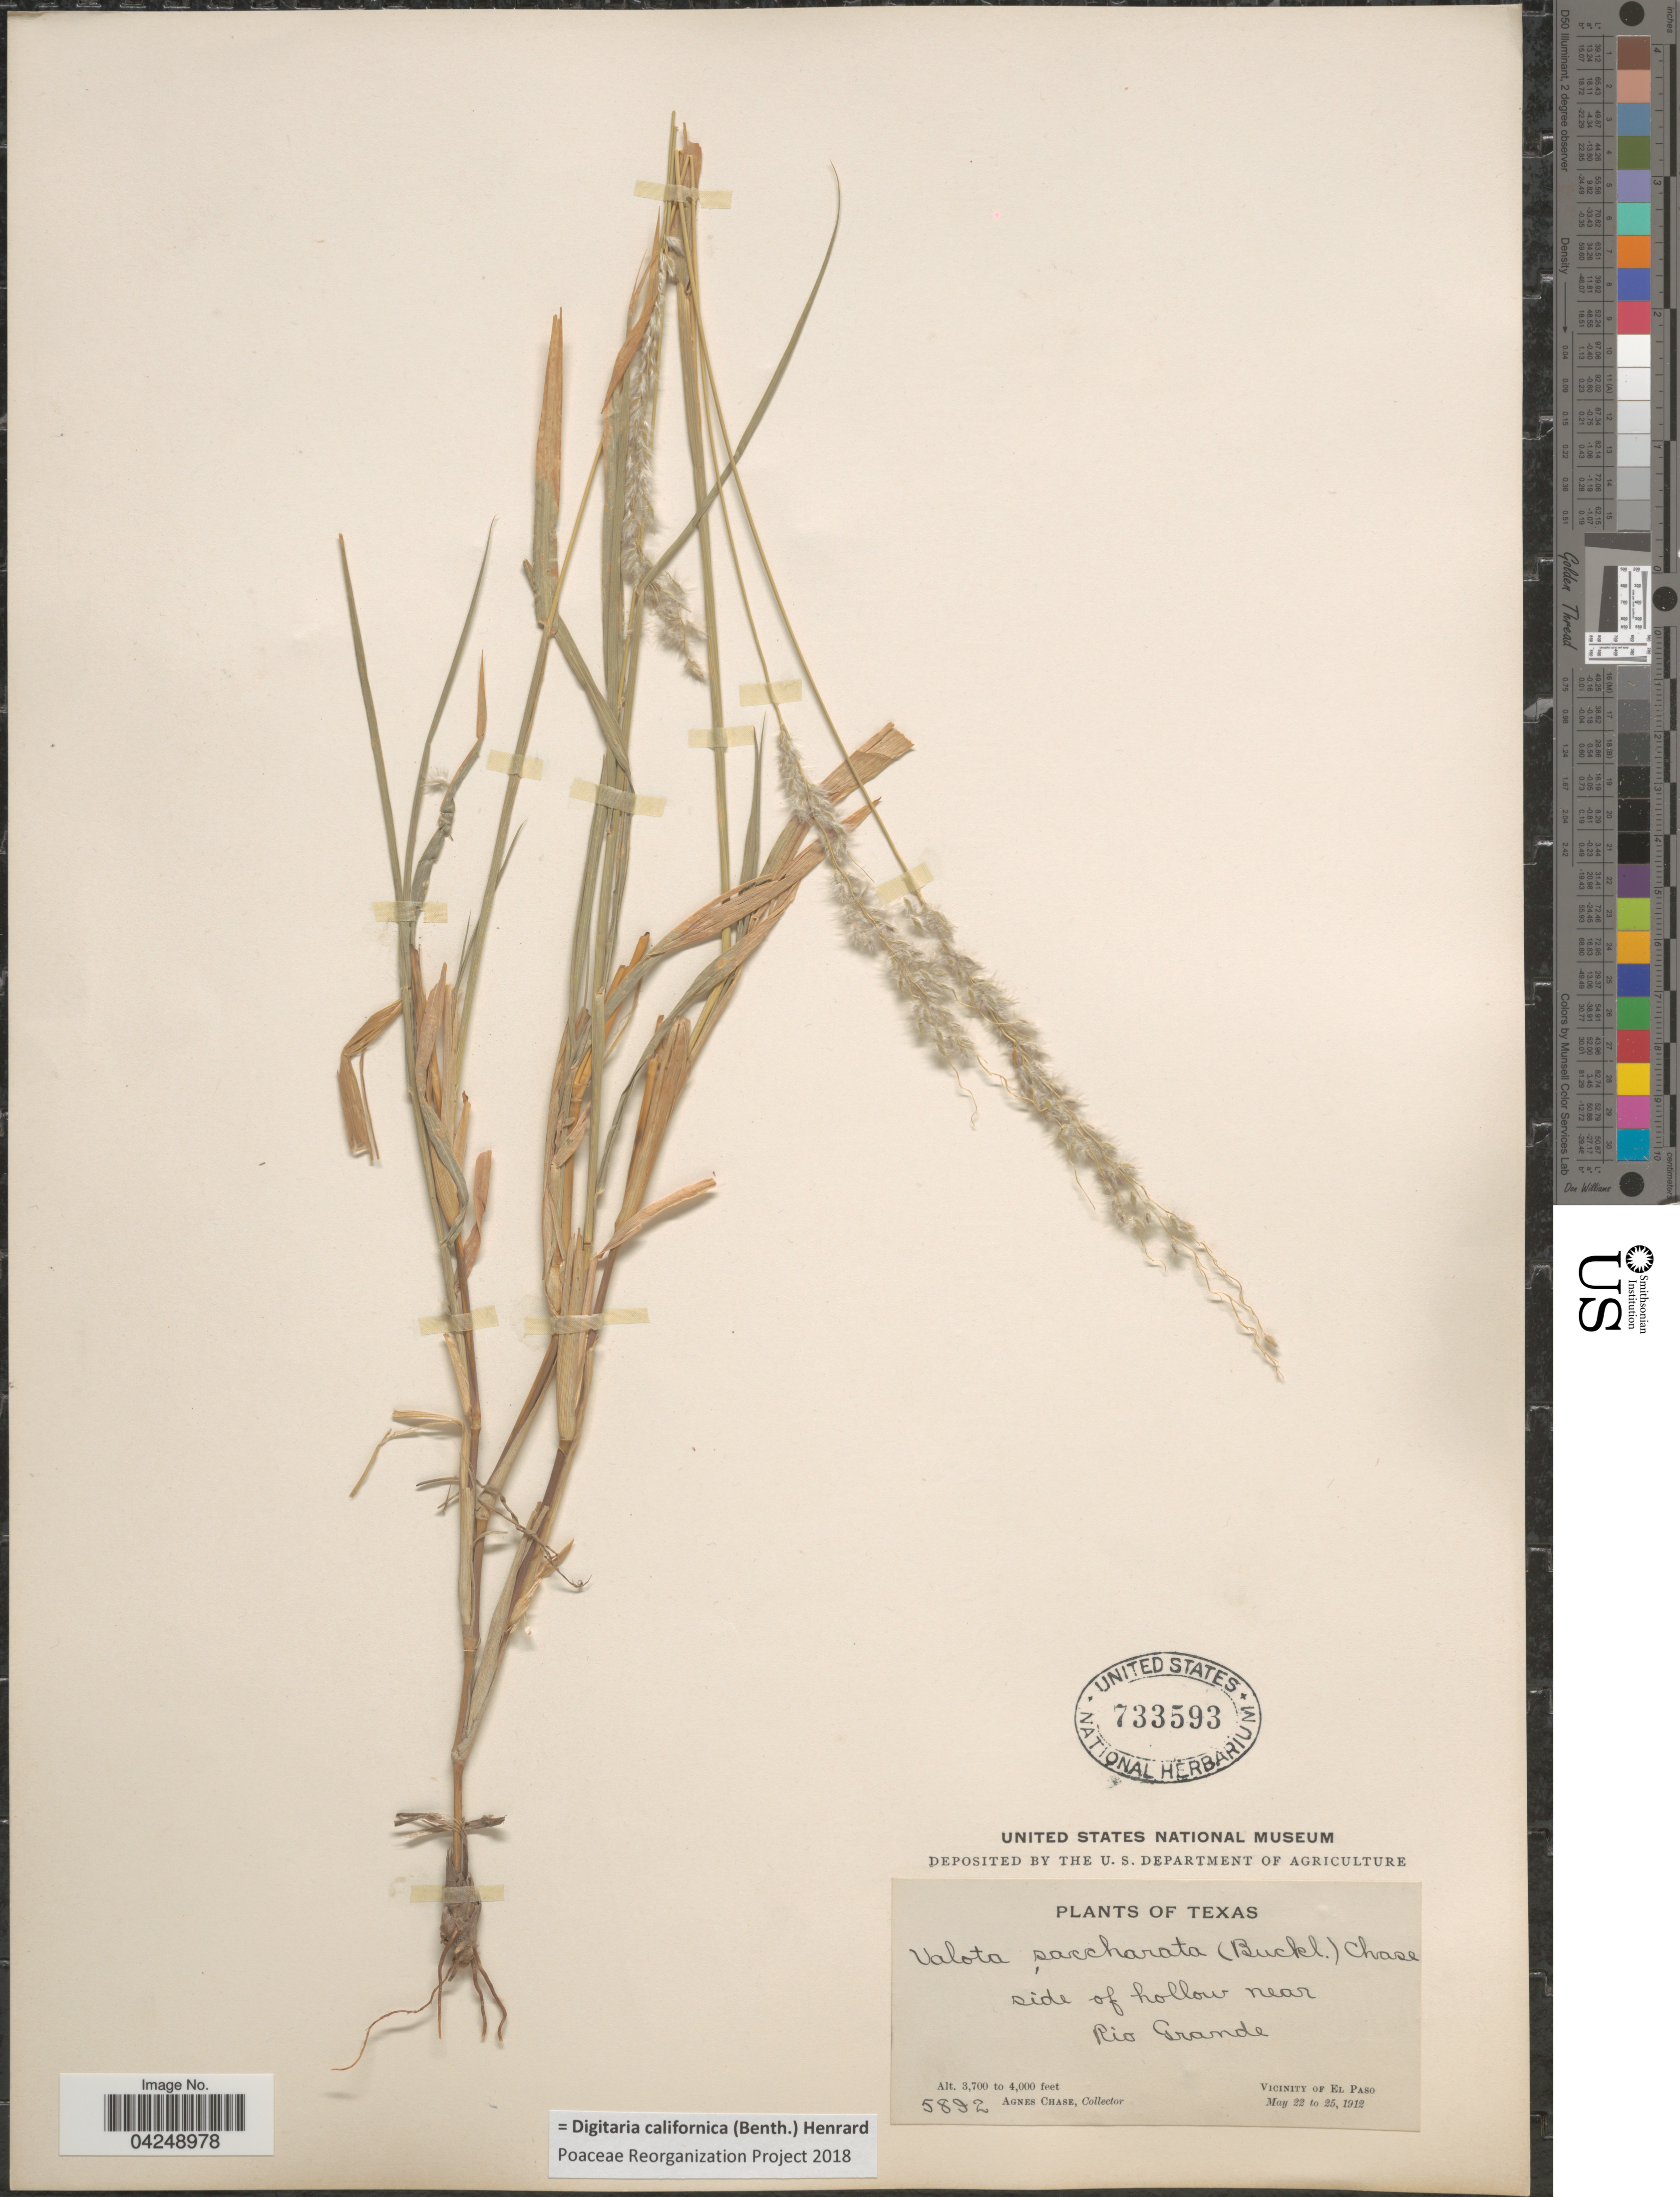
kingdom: Plantae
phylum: Tracheophyta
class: Liliopsida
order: Poales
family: Poaceae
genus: Digitaria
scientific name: Digitaria californica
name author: (Benth.) Henr.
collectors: A. Chase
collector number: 5892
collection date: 1912-05-22/1912-05-25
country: United States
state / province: Texas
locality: Side of hollow near Rio Grande. Vicinity of El Paso.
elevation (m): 1128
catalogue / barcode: US 733593